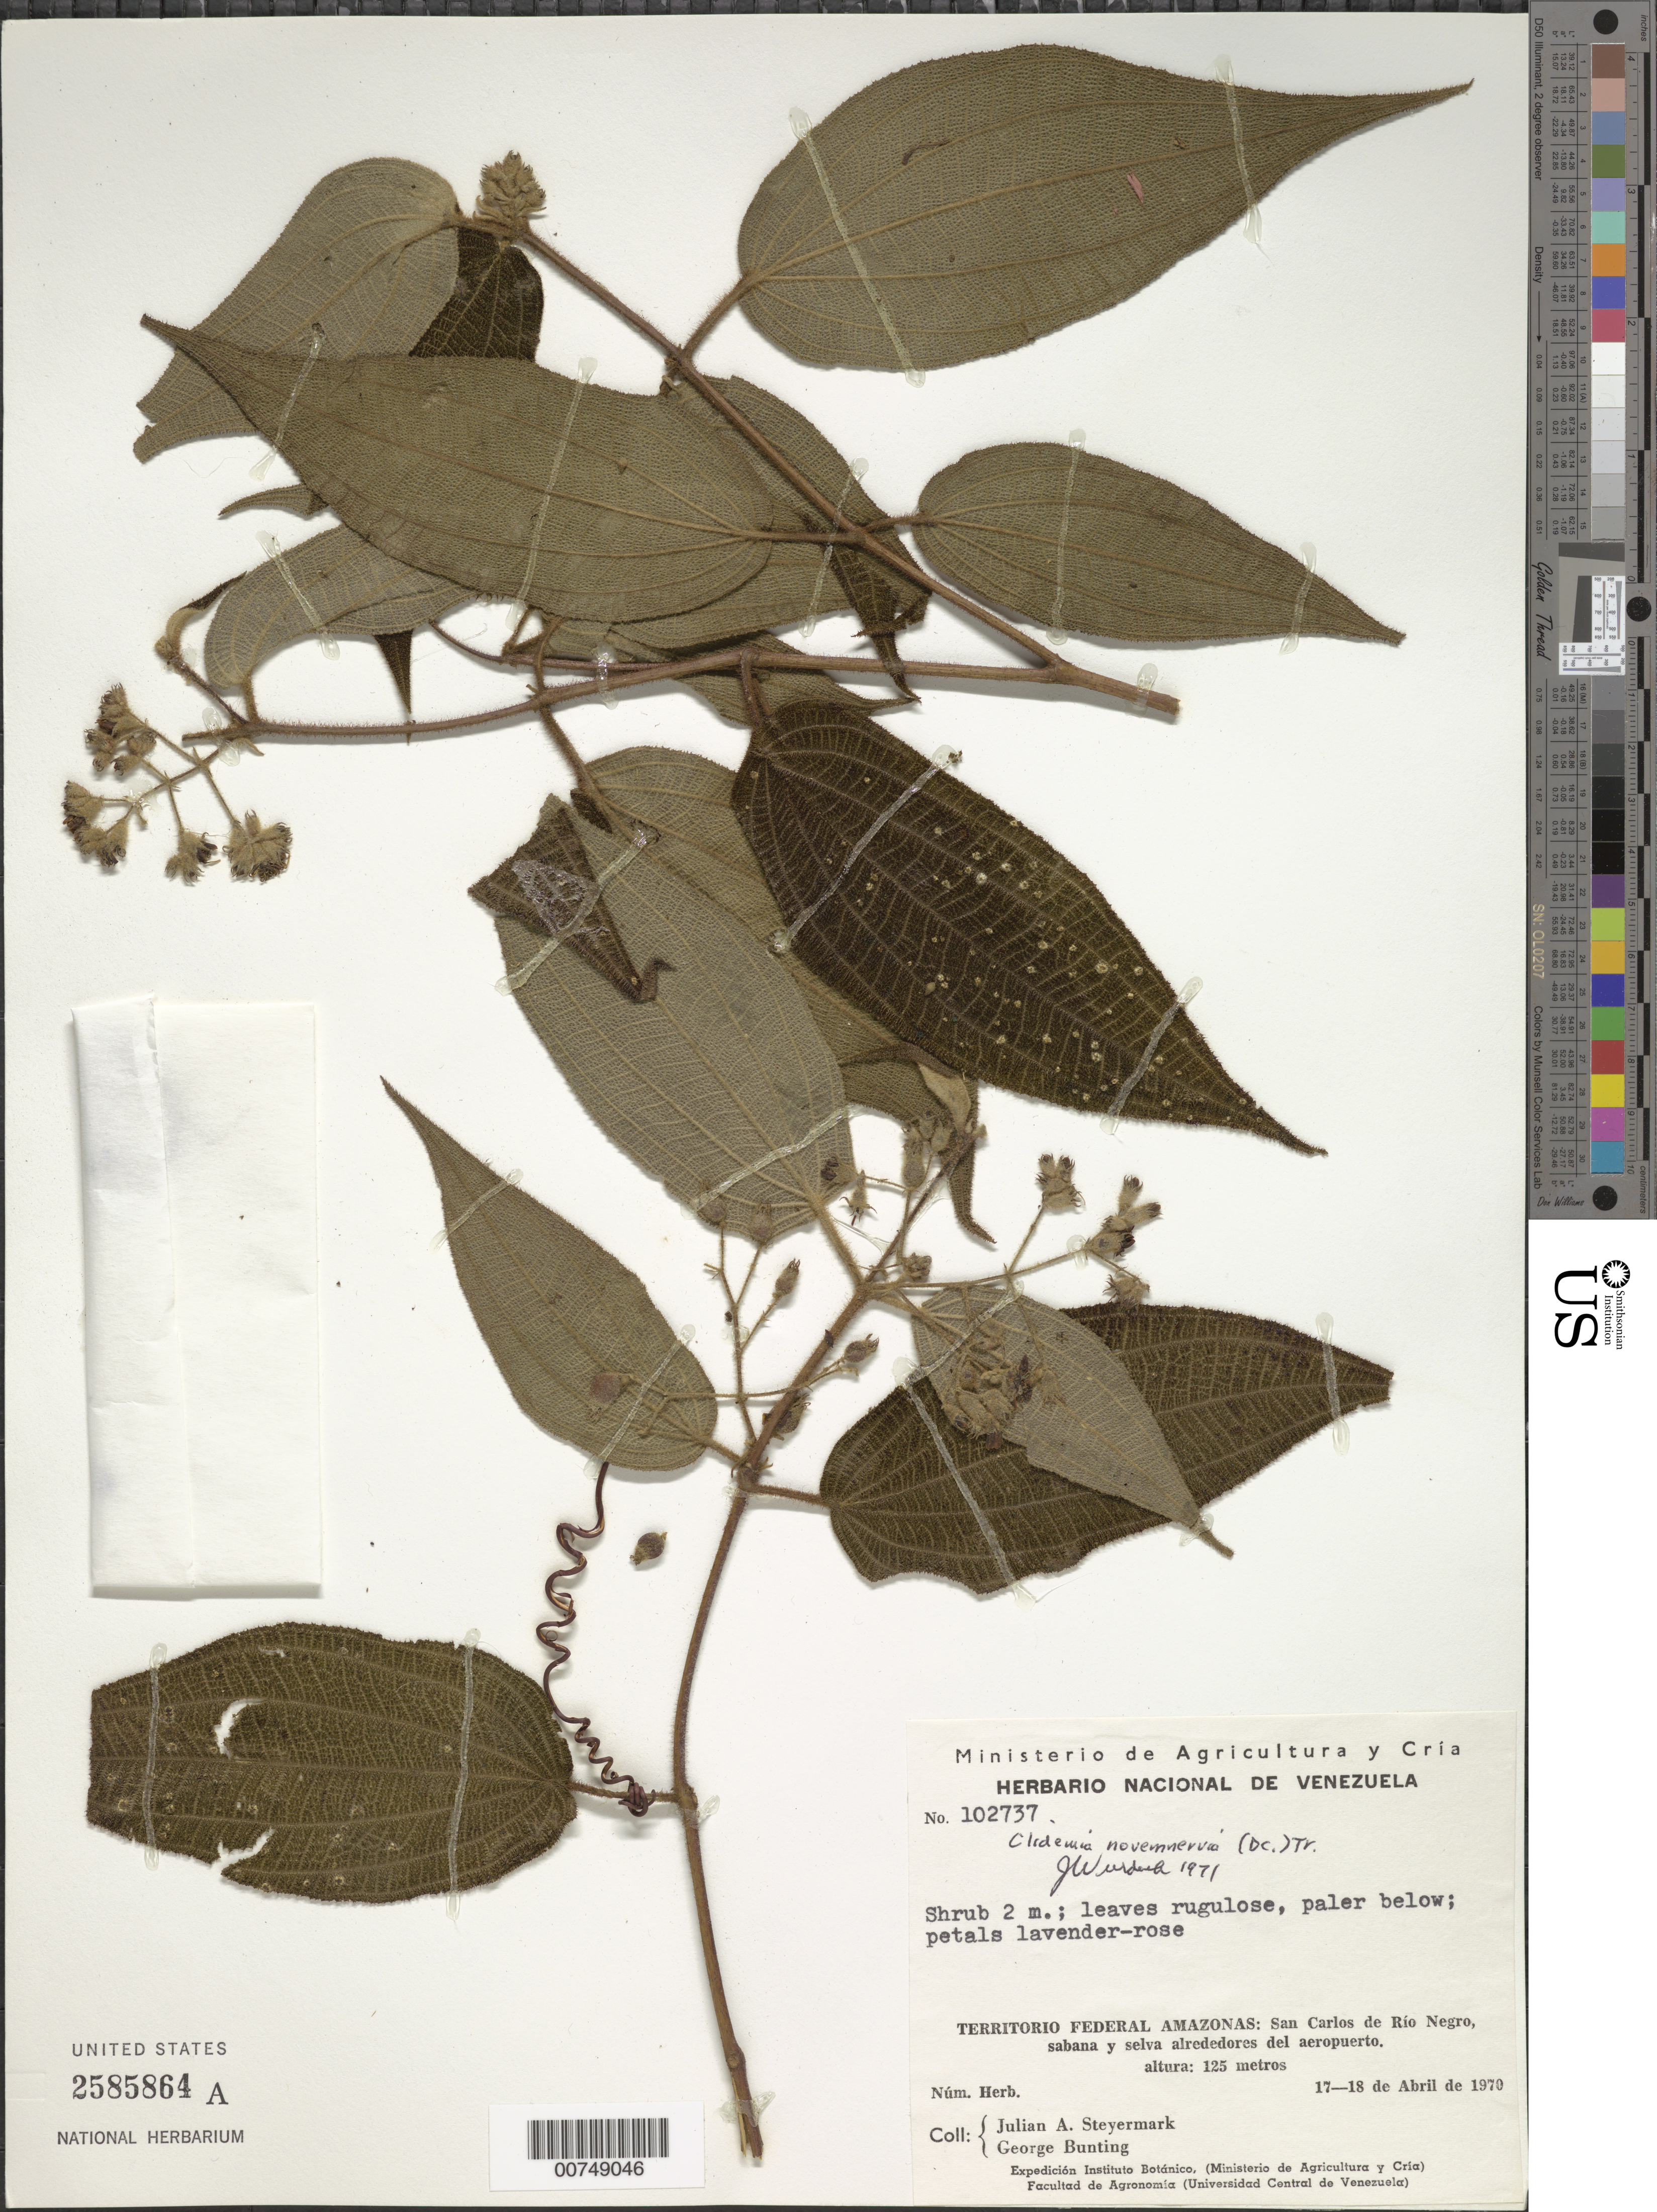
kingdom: Plantae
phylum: Tracheophyta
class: Magnoliopsida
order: Myrtales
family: Melastomataceae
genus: Clidemia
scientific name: Clidemia novemnervia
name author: (DC.) Triana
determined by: Wurdack, John J., (US), US (UNITED STATES)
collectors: J. Steyermark & G. S. Bunting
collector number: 102737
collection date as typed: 17-Apr-70 to 18-Apr-70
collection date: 1970-04-17/1970-04-18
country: Venezuela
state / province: Amazonas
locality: San Carlos de Río Negro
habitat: Savanna and forest around airport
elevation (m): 125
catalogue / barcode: US 2585864A